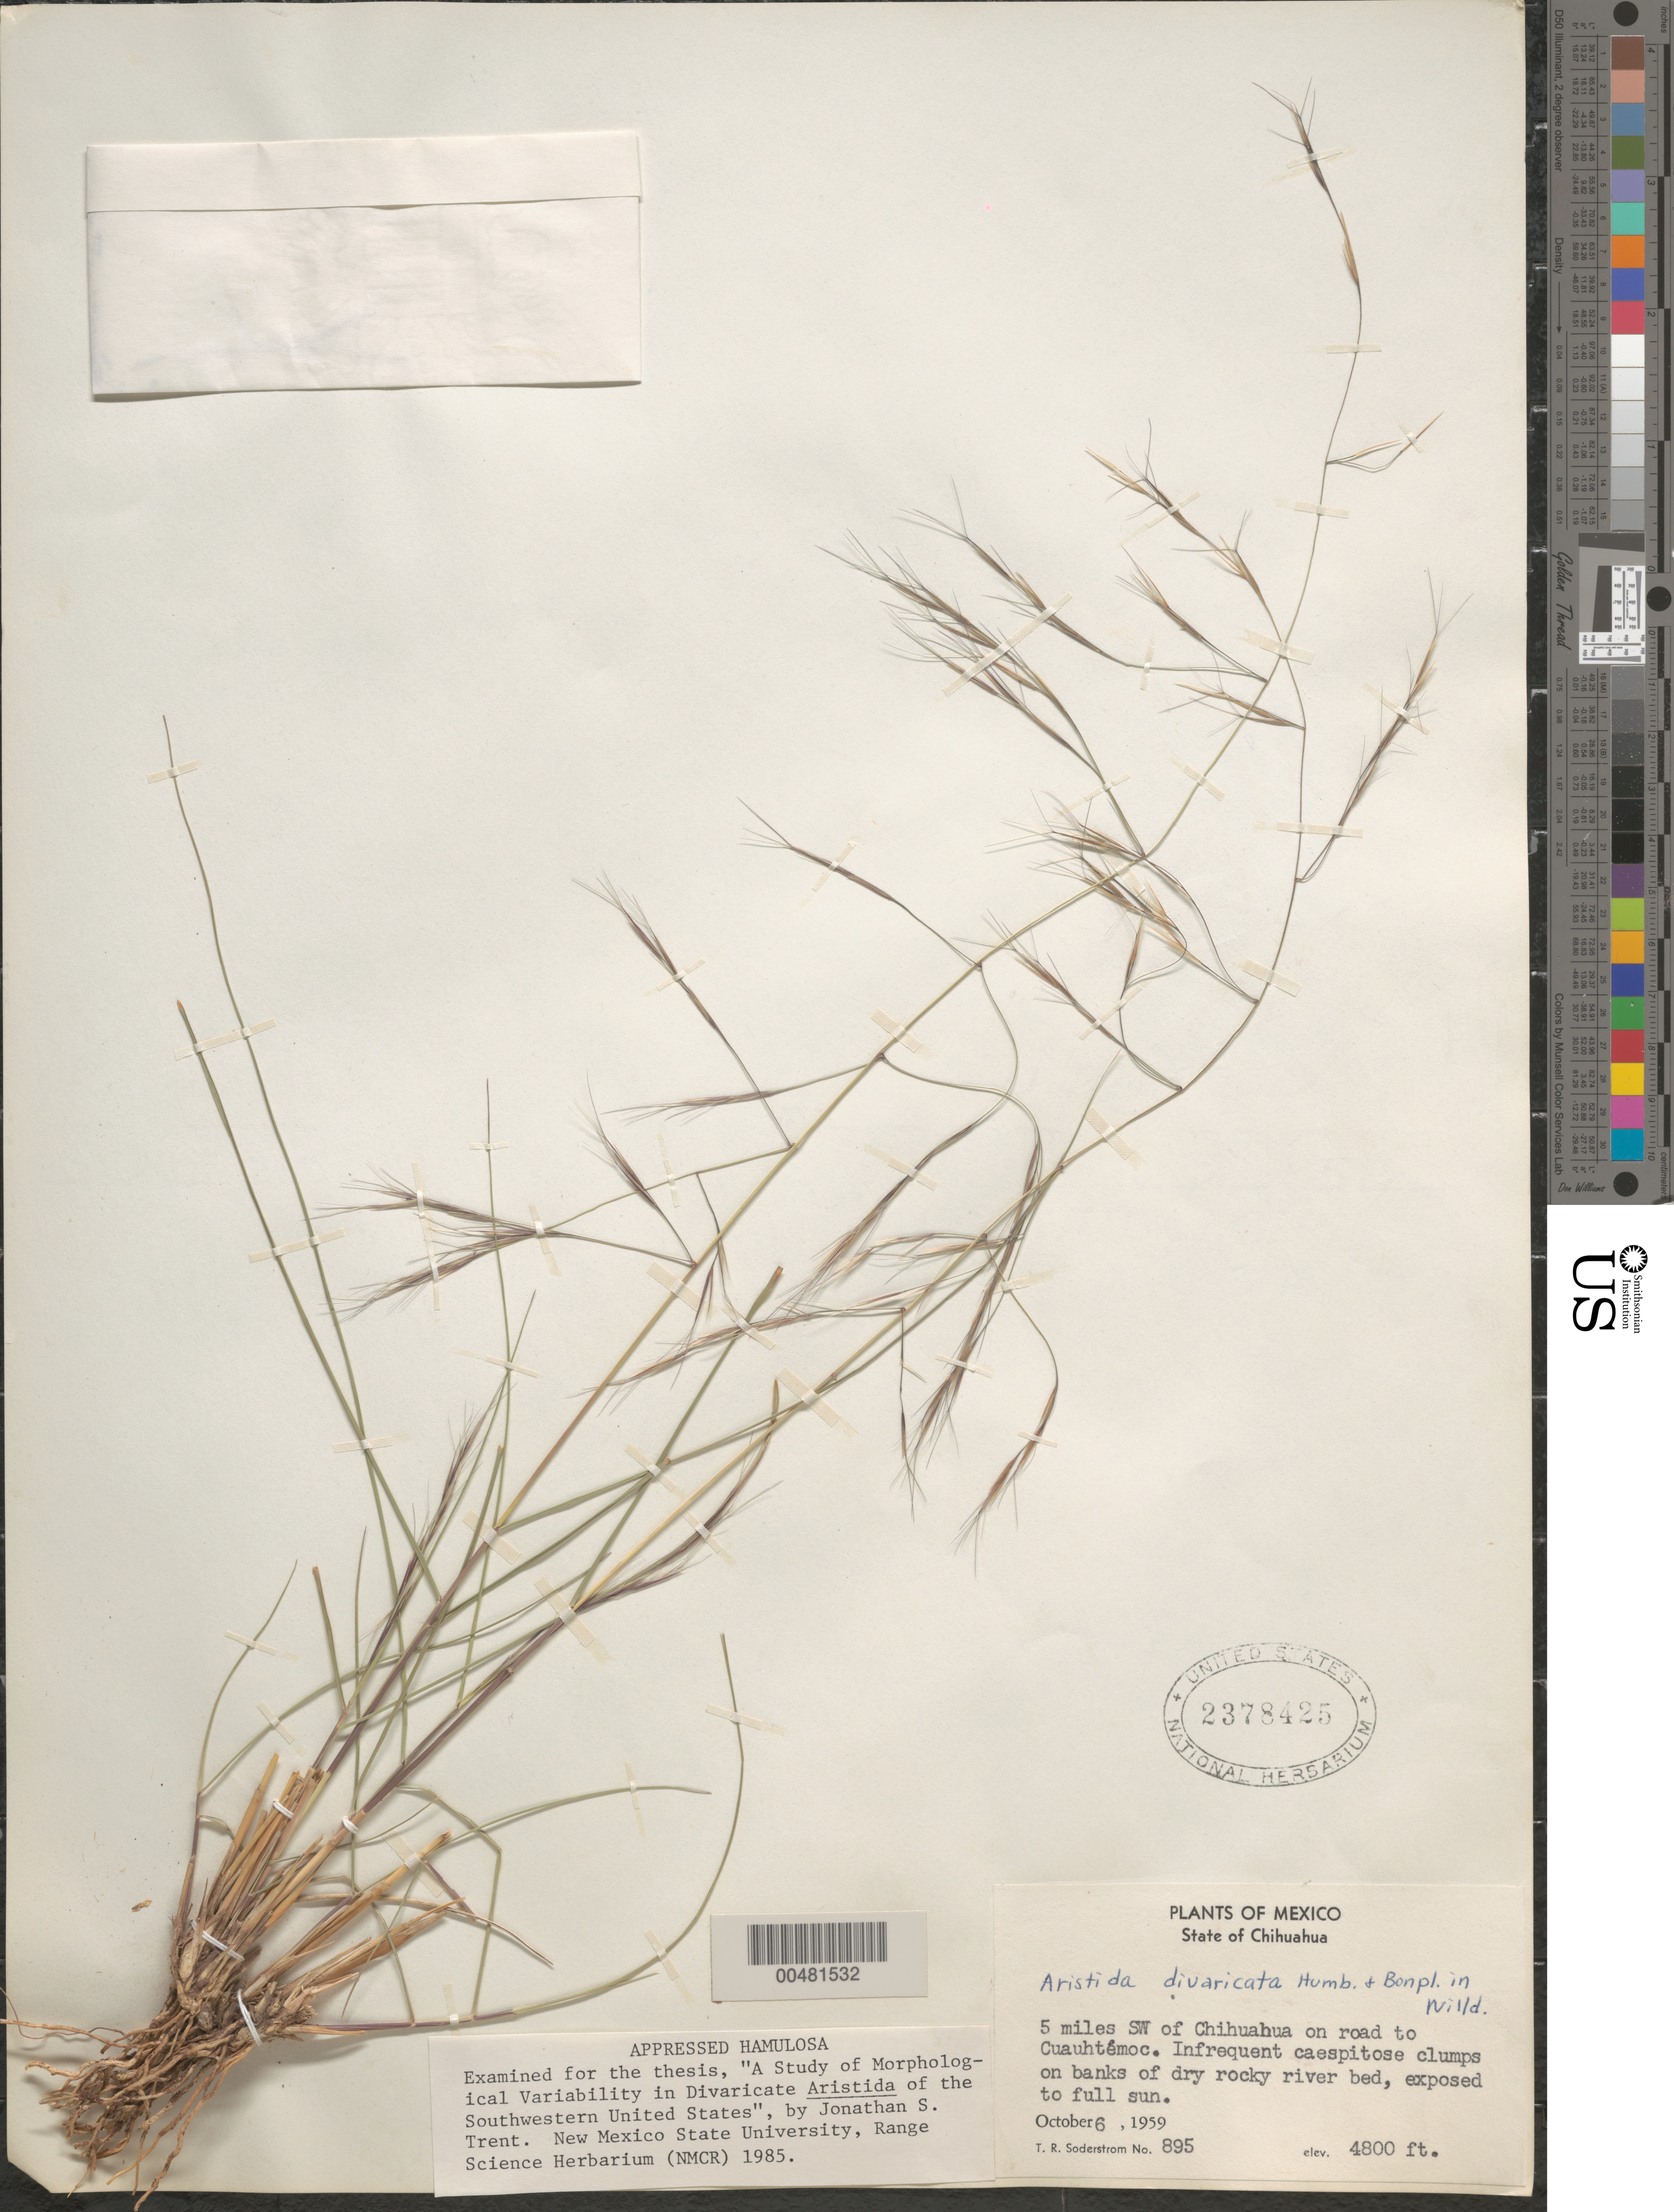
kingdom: Plantae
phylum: Tracheophyta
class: Liliopsida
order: Poales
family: Poaceae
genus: Aristida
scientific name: Aristida hamulosa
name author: Henr.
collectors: T. R. Soderstrom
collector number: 895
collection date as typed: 6 Oct 1959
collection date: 1959-10-06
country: Mexico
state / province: Chihuahua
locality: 5 mi SW of Chihuahua on road to Cuauhtémoc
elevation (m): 1463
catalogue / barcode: US 2378425